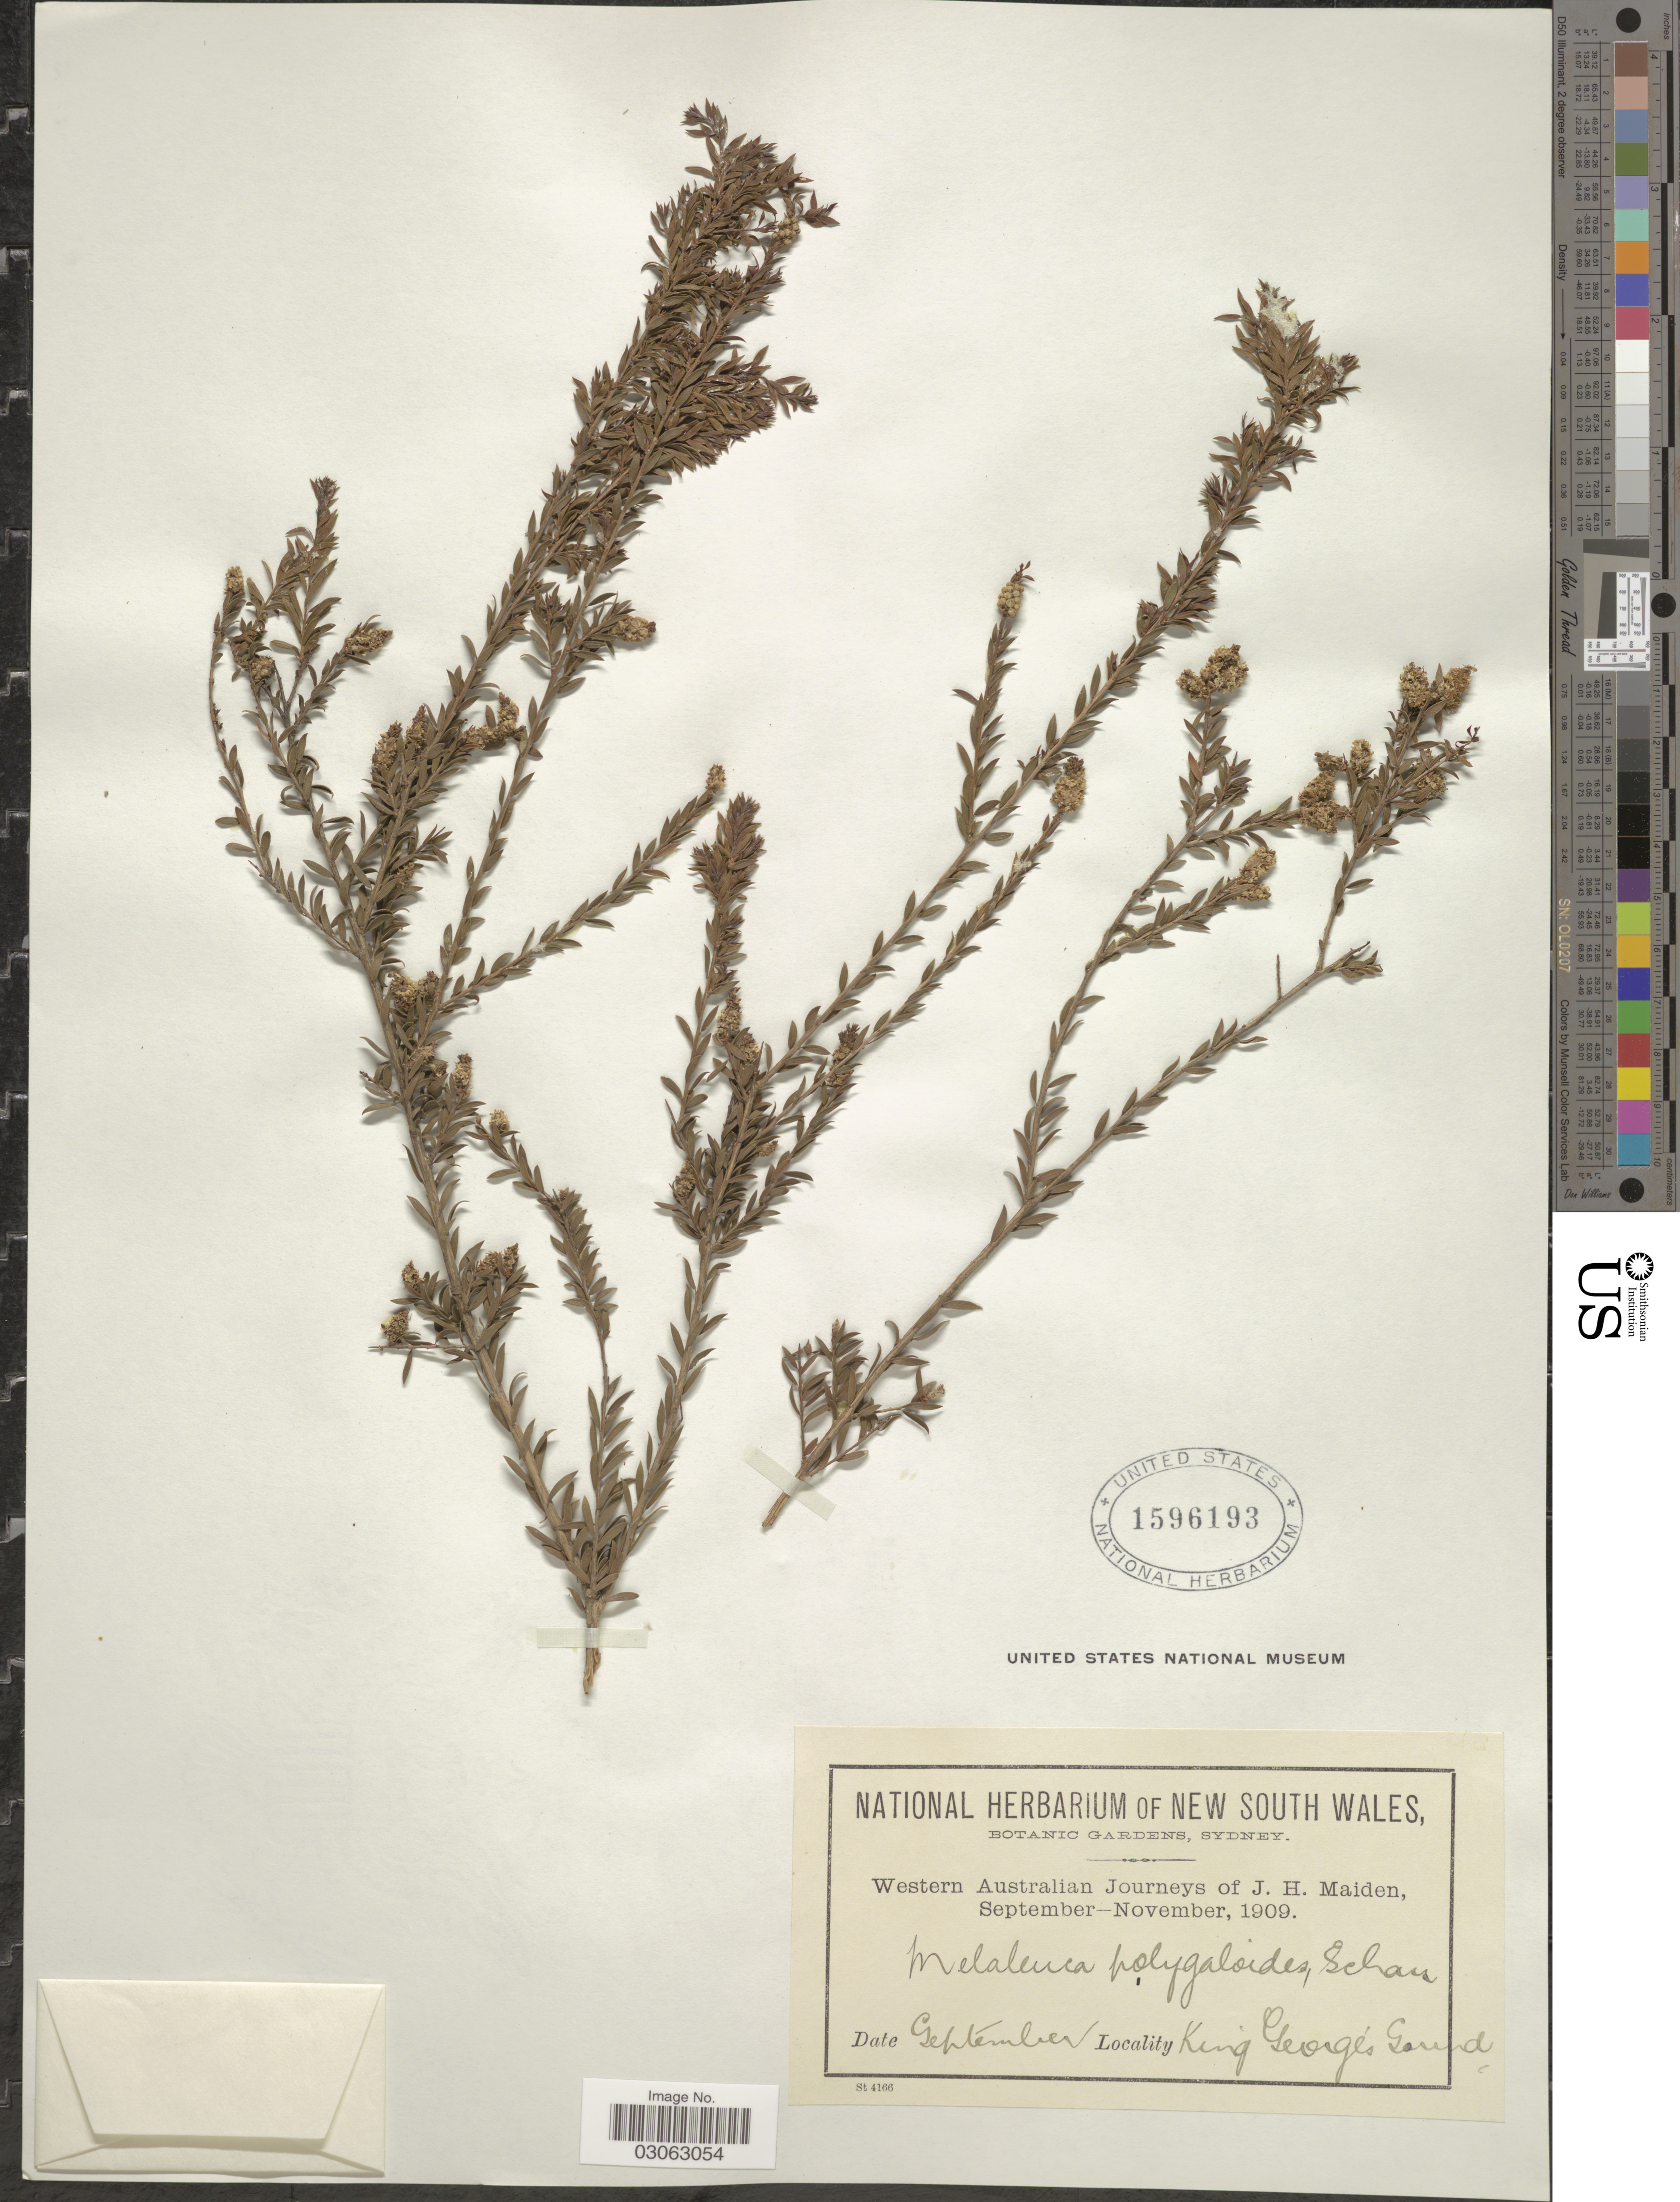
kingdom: Plantae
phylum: Tracheophyta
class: Magnoliopsida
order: Myrtales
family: Myrtaceae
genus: Melaleuca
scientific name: Melaleuca incana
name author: R. Br.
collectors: J. Maiden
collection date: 1909-09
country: Australia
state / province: Western Australia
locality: King George's Sound.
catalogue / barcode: US 1596193